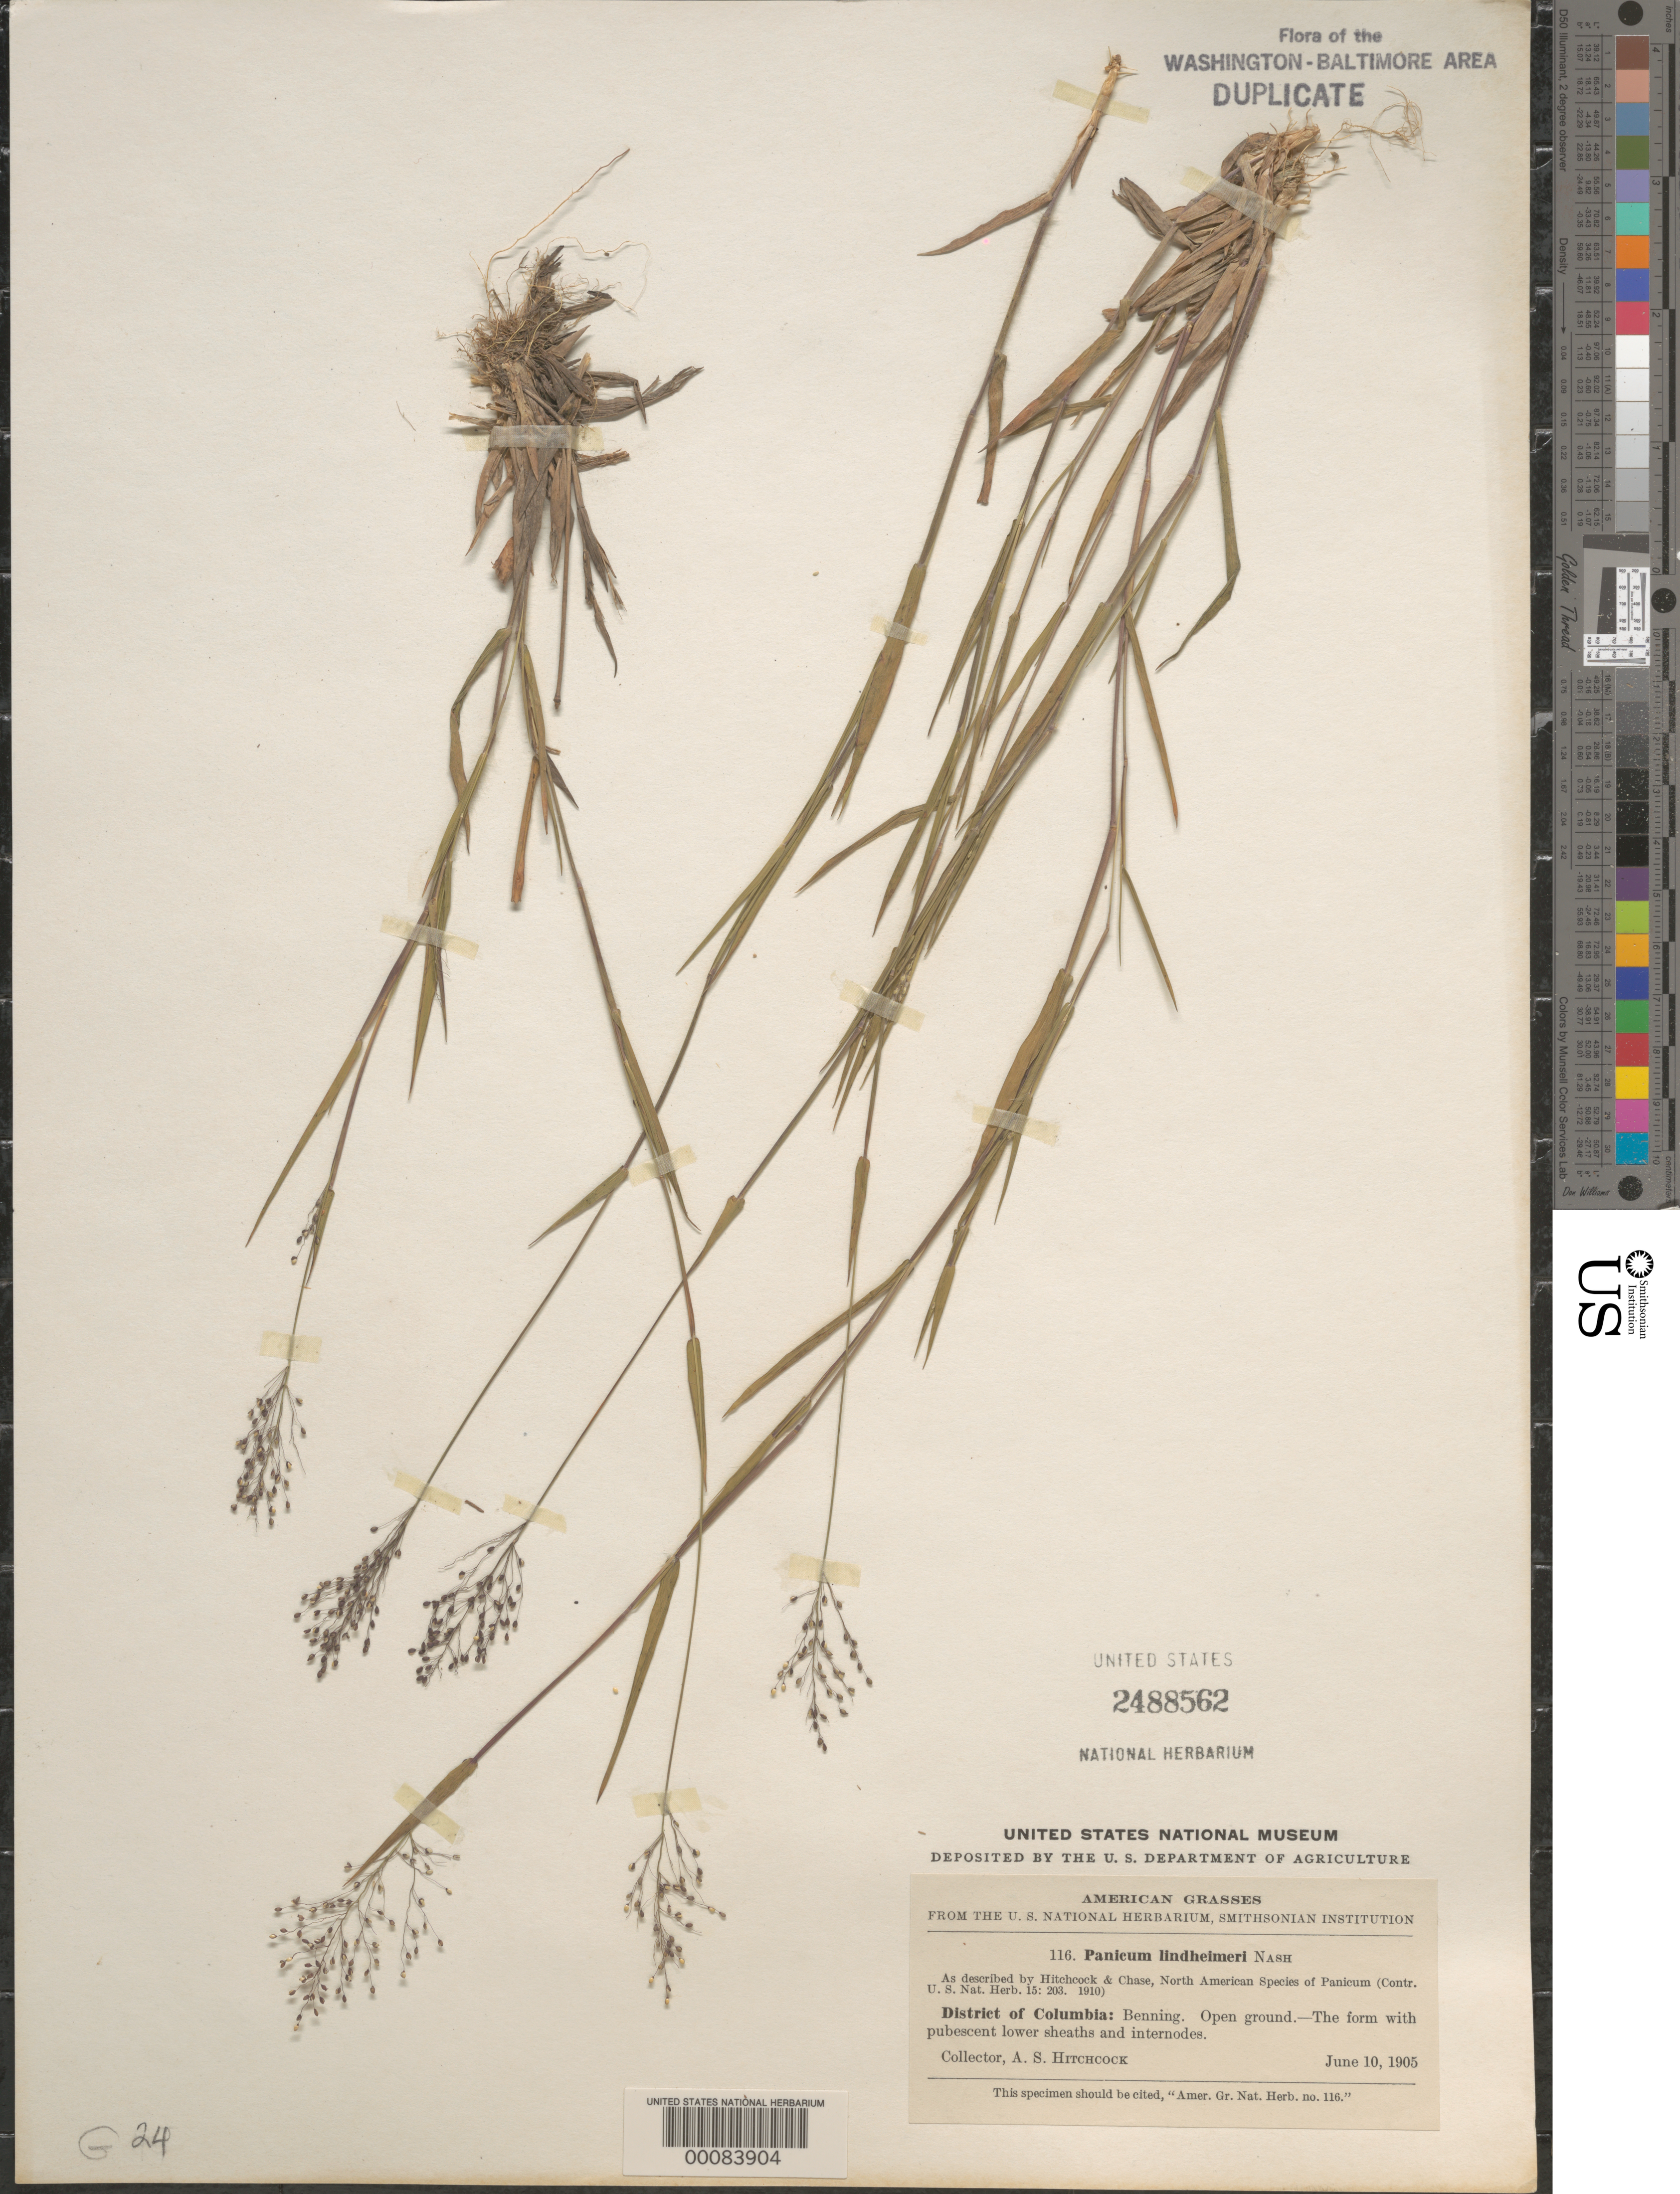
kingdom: Plantae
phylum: Tracheophyta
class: Liliopsida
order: Poales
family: Poaceae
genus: Dichanthelium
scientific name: Dichanthelium acuminatum var. lindheimeri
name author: (Nash) Gould & C.A. Clark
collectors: A. S. Hitchcock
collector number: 116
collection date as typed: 10 Jun 1905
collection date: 1905-06-10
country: United States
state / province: District of Columbia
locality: Benning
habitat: Open ground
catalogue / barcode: US 2488562